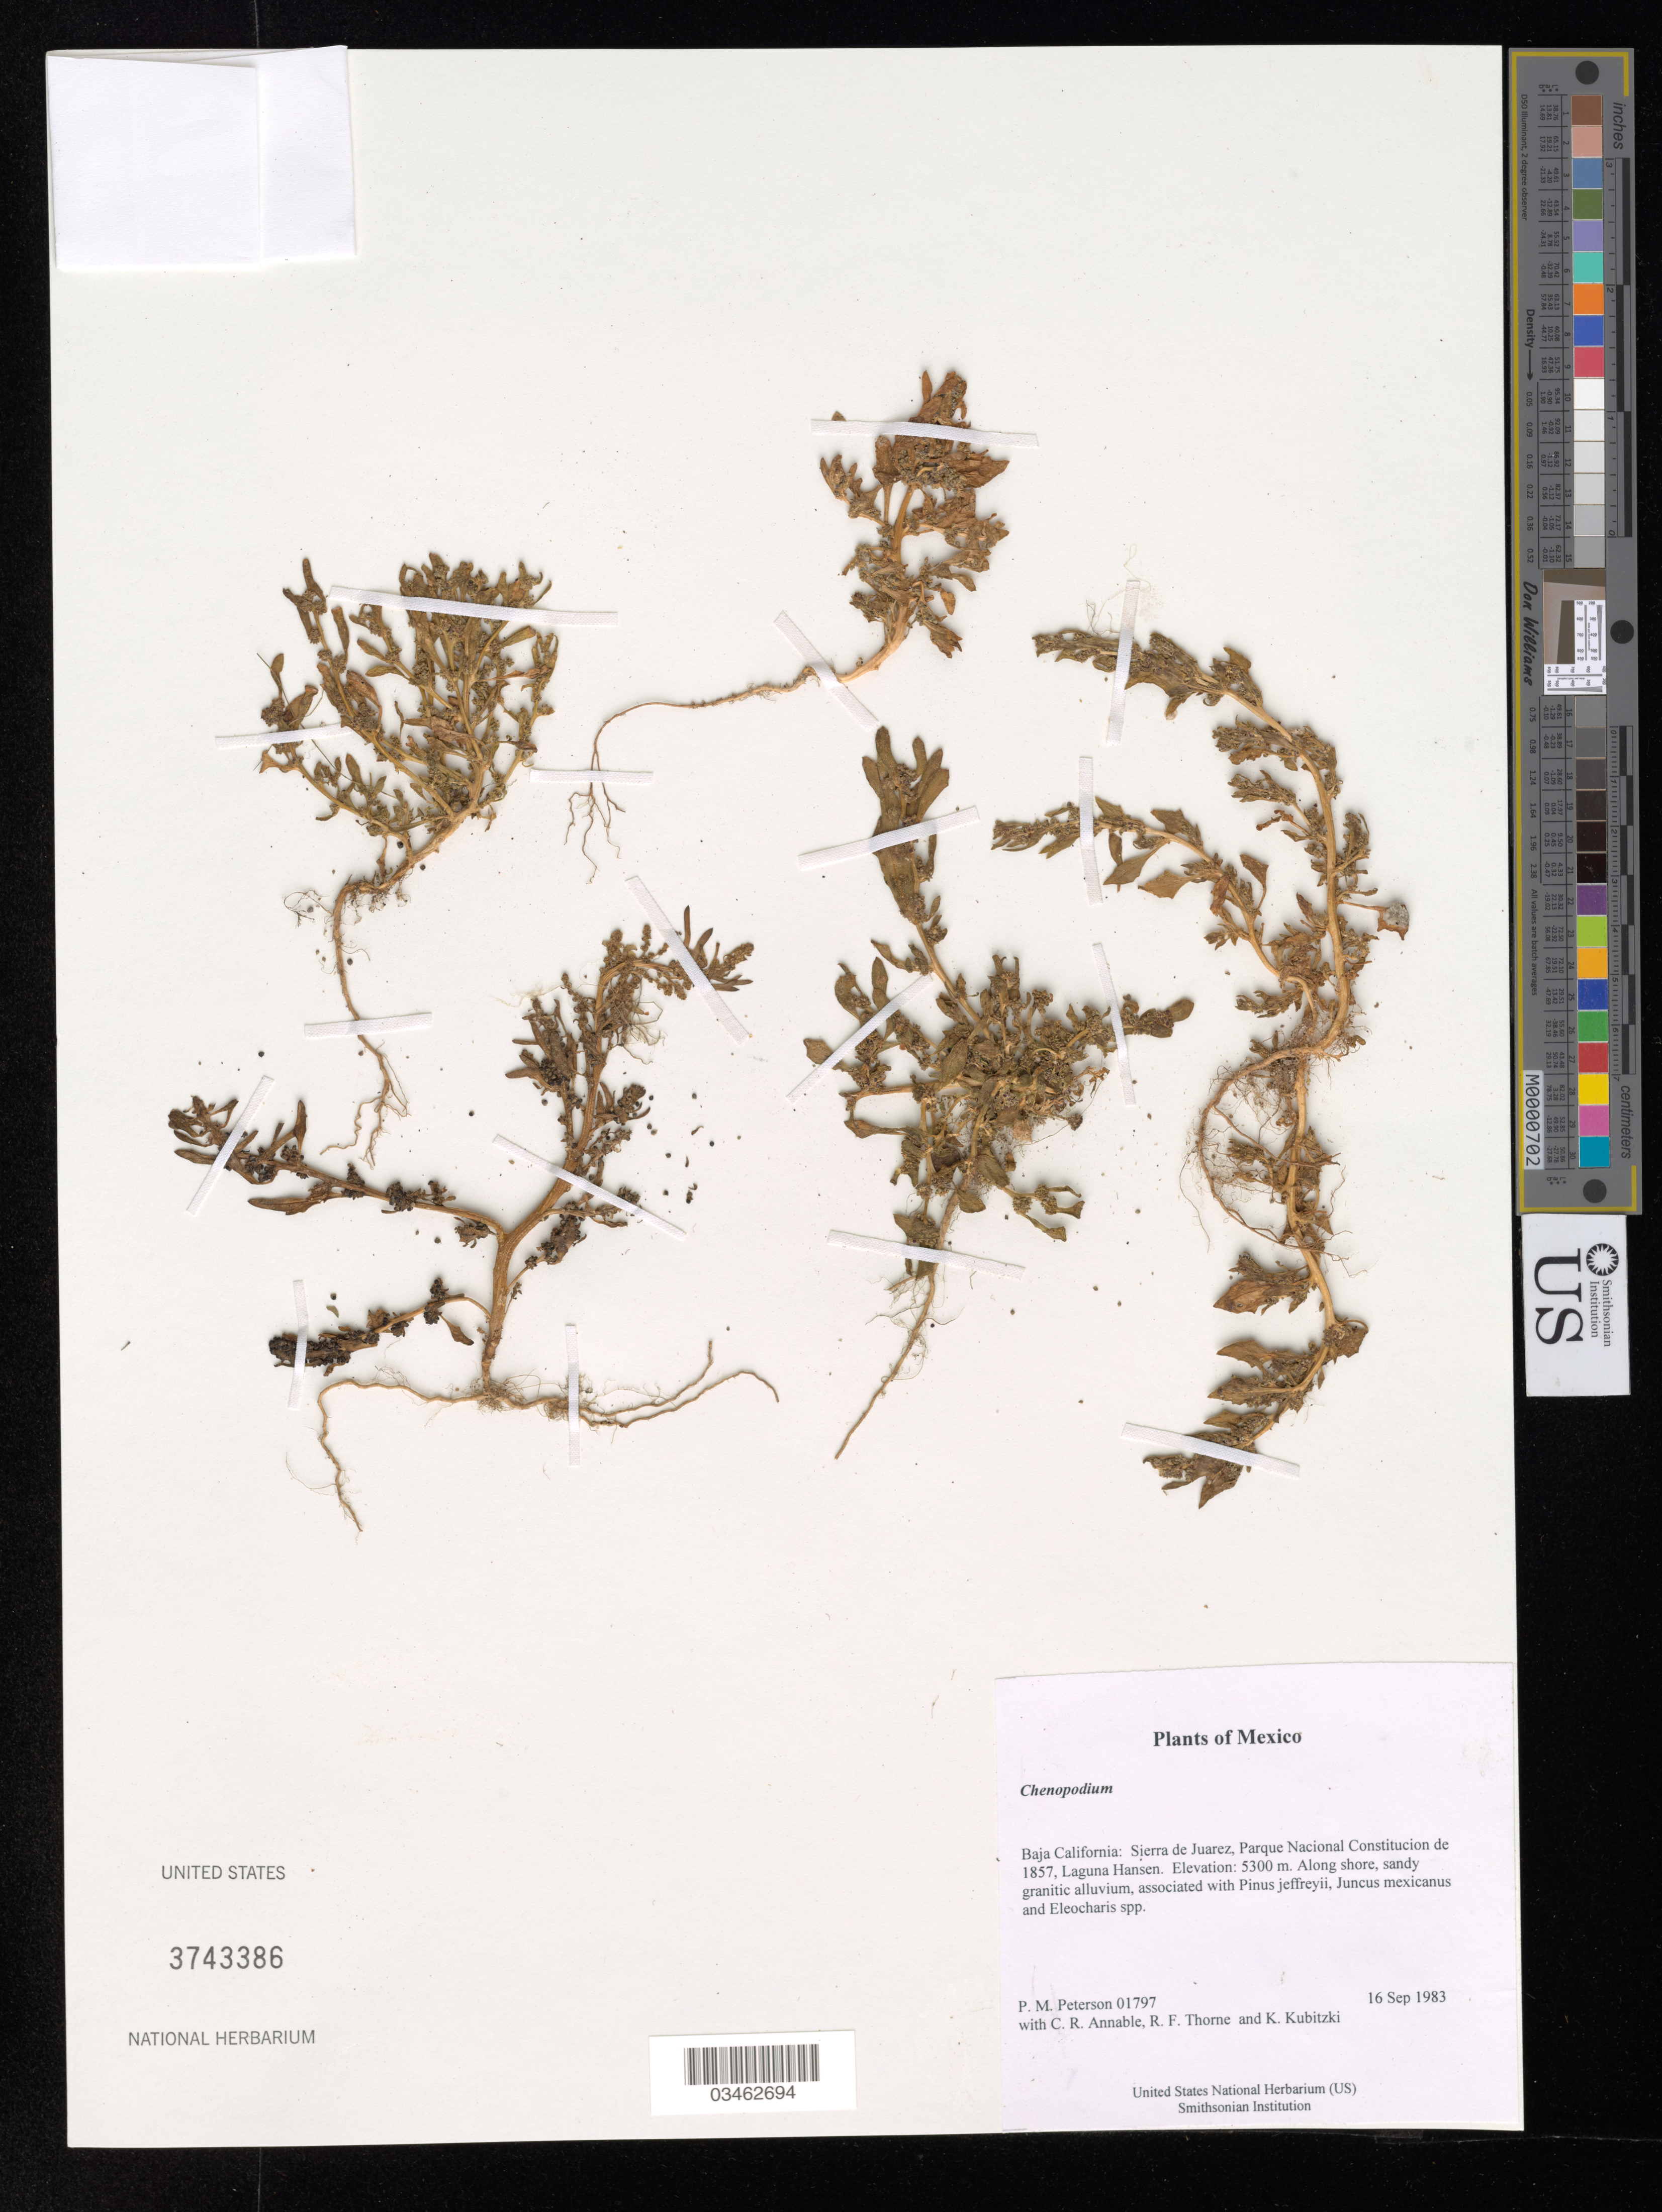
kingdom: Plantae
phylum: Tracheophyta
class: Magnoliopsida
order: Caryophyllales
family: Amaranthaceae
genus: Chenopodium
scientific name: Chenopodium sp.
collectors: P. M. Peterson, C. R. Annable, R. F. Thorne & K. Kubitzki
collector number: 01797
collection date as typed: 16 Sep 1983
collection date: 1983-09-16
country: Mexico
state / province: Baja California Norte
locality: Sierra de Juarez, Parque Nacional Constitucion de 1857, Laguna Hansen.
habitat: Along shore, sandy granitic alluvium, associated with Pinus jeffreyii, Juncus mexicanus and Eleocharis spp.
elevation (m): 5300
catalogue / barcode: US 3743386